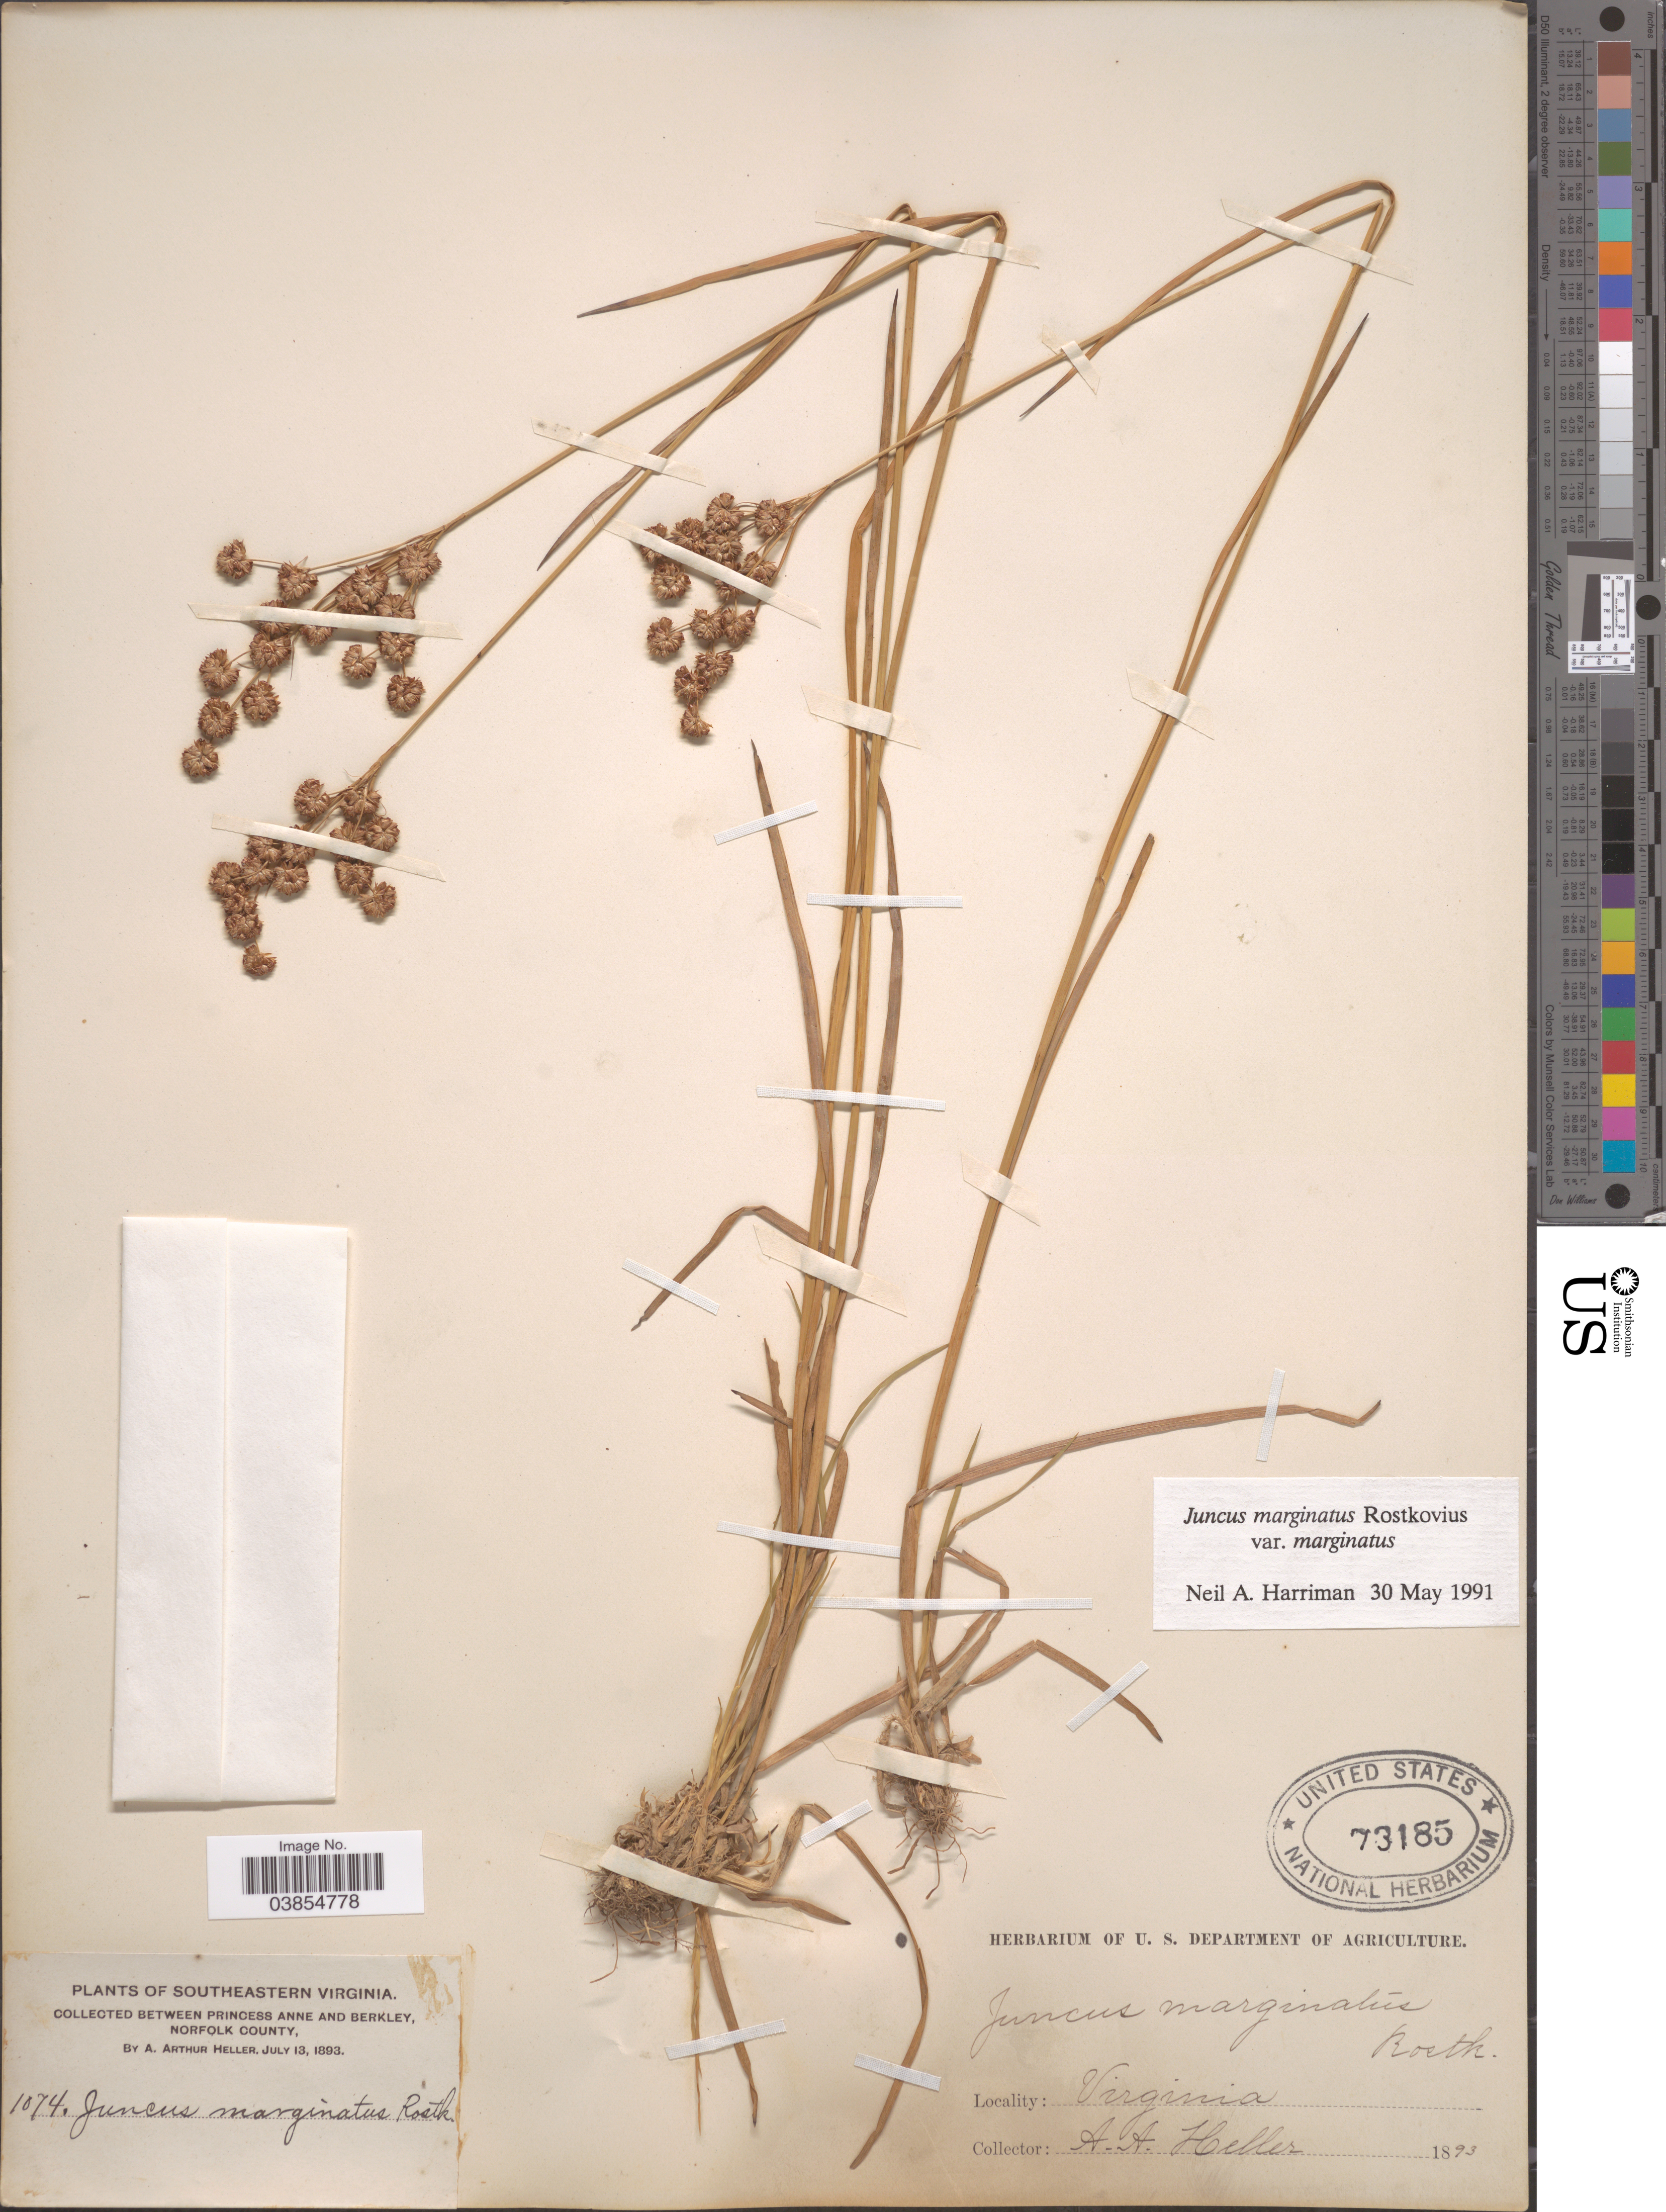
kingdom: Plantae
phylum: Tracheophyta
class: Liliopsida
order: Poales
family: Juncaceae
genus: Juncus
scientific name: Juncus marginatus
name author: Rostk.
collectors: A. A. Heller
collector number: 1074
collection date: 1893-07-13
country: United States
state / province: Virginia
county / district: City of Norfolk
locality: Southeastern Virginia. Between Princess Anne and Berkley, Norfolk County.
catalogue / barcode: US 73185